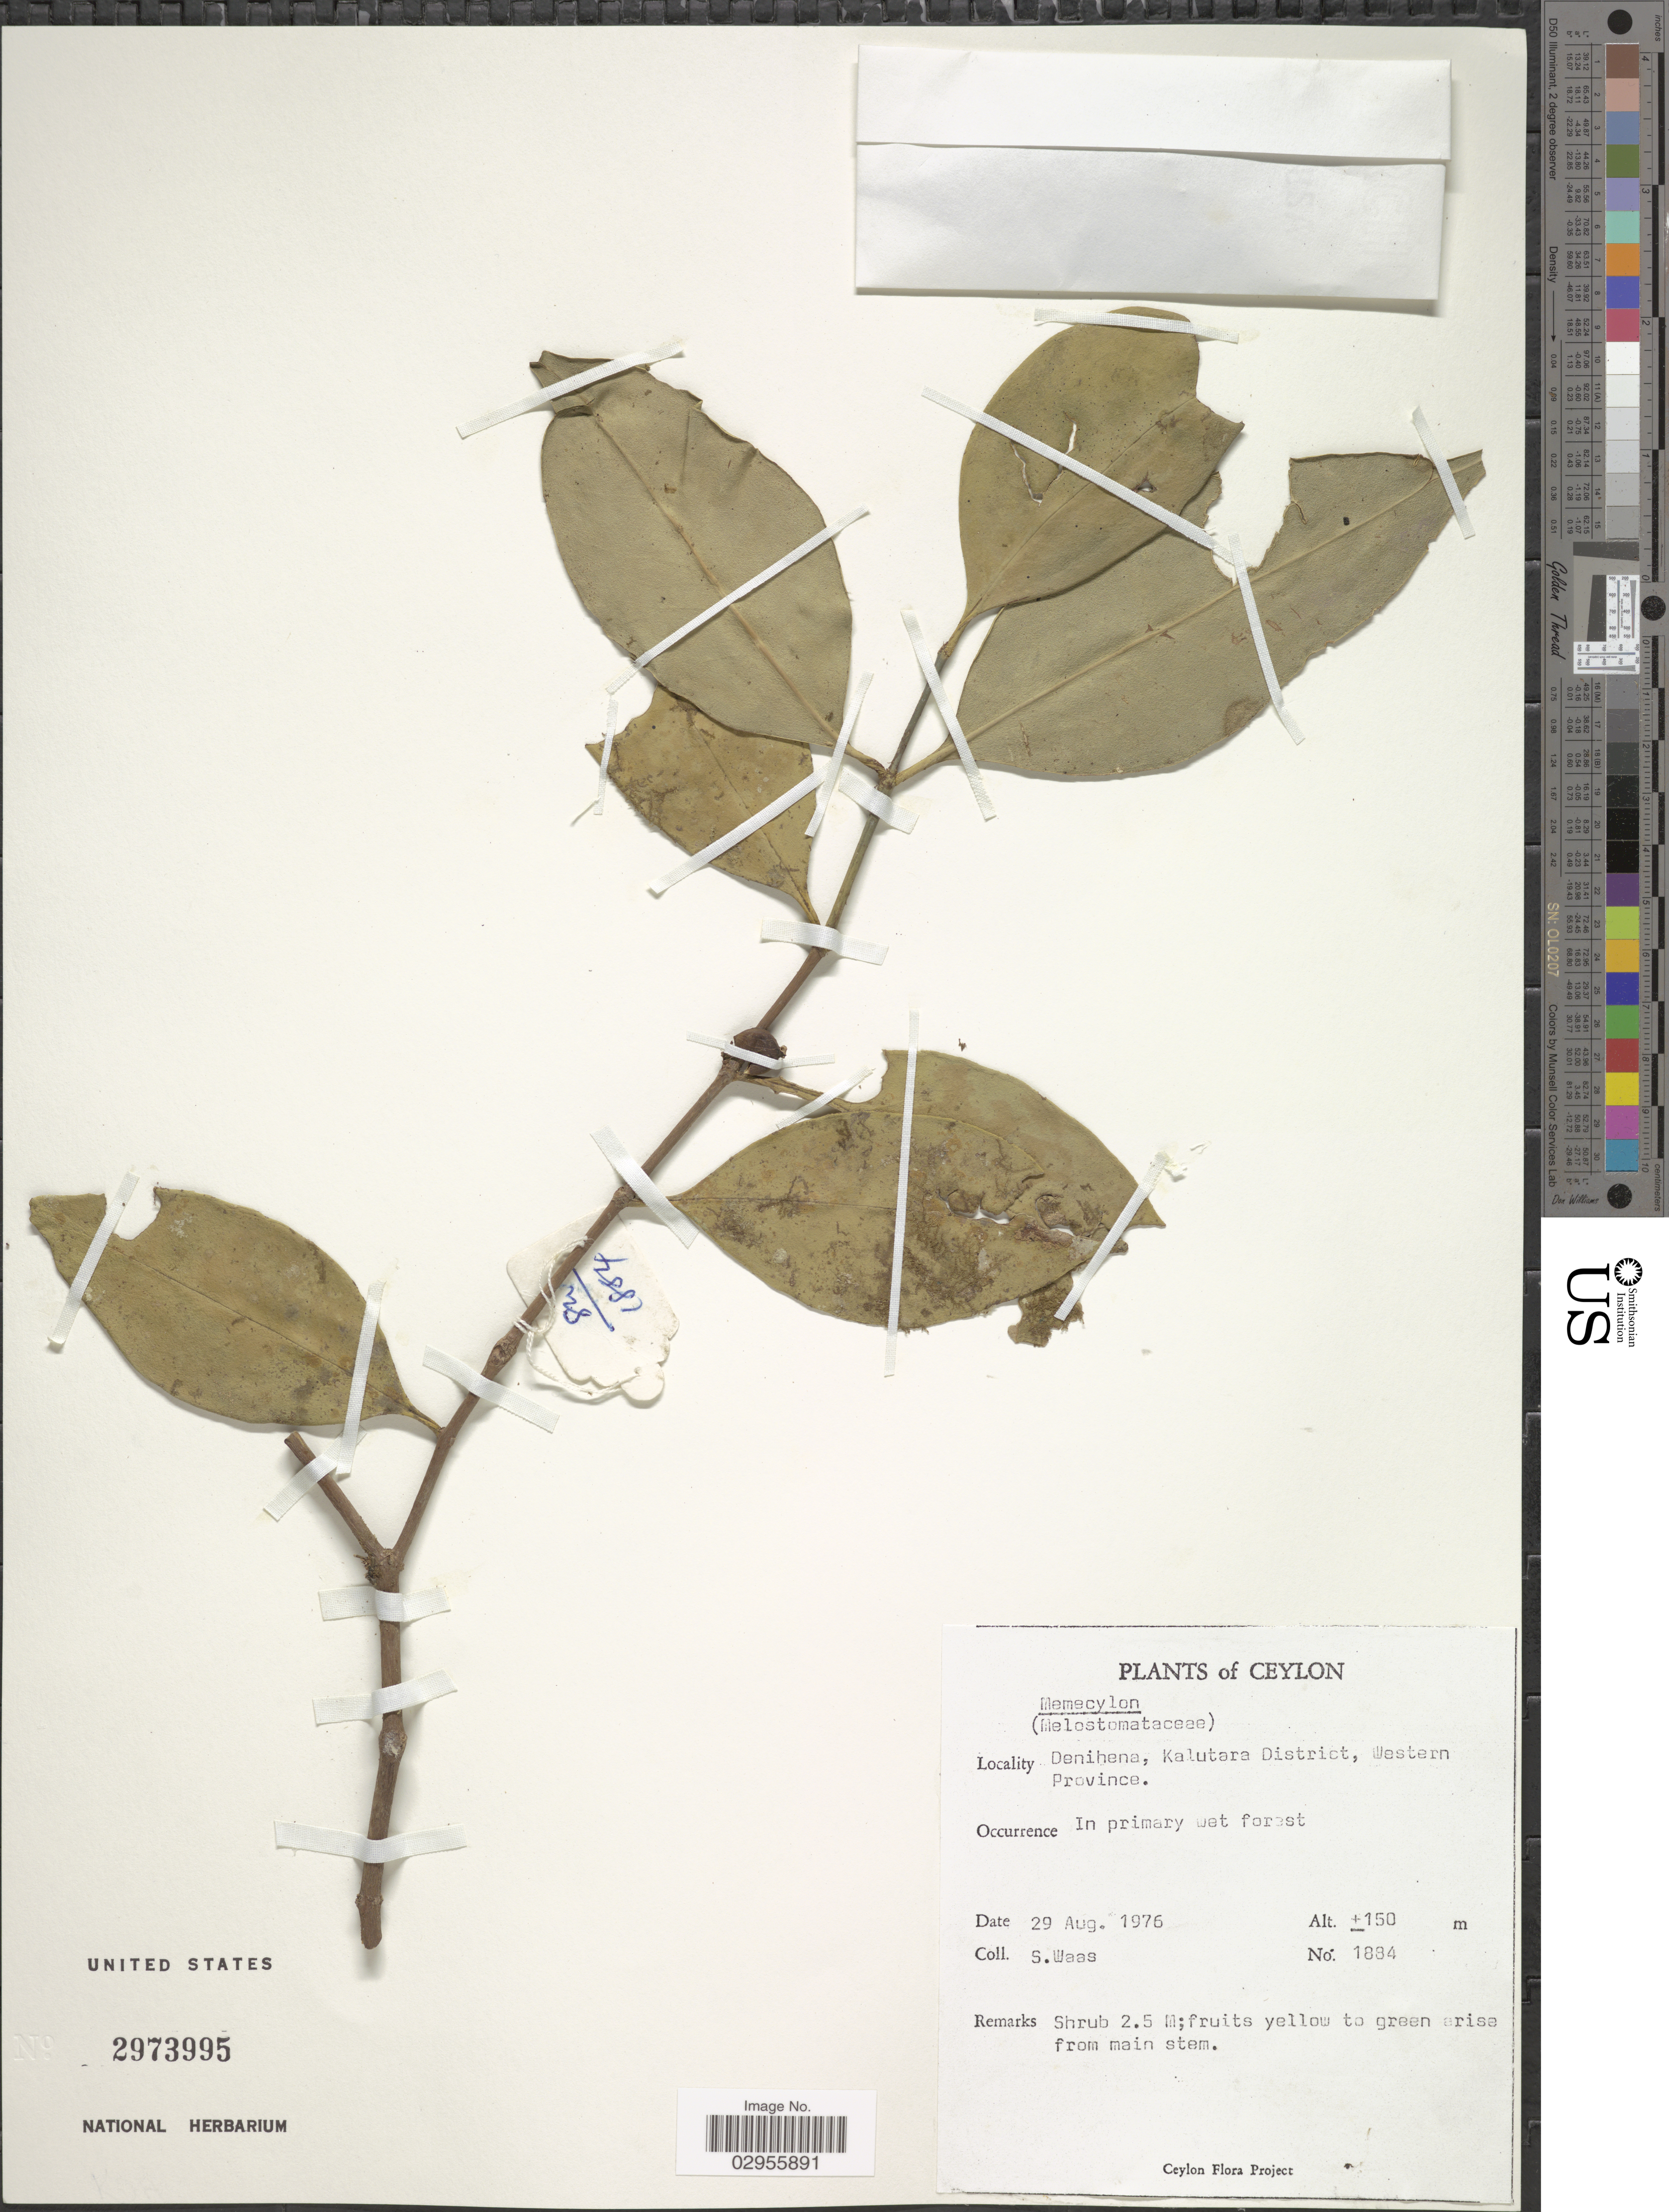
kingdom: Plantae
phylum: Tracheophyta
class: Magnoliopsida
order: Myrtales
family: Melastomataceae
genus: Memecylon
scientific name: Memecylon sp.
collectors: S. Waas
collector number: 1884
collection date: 1976-08-29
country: Sri Lanka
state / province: Western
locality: Ceylon. Denihena, Kalutara District.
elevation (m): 150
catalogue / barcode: US 2973995